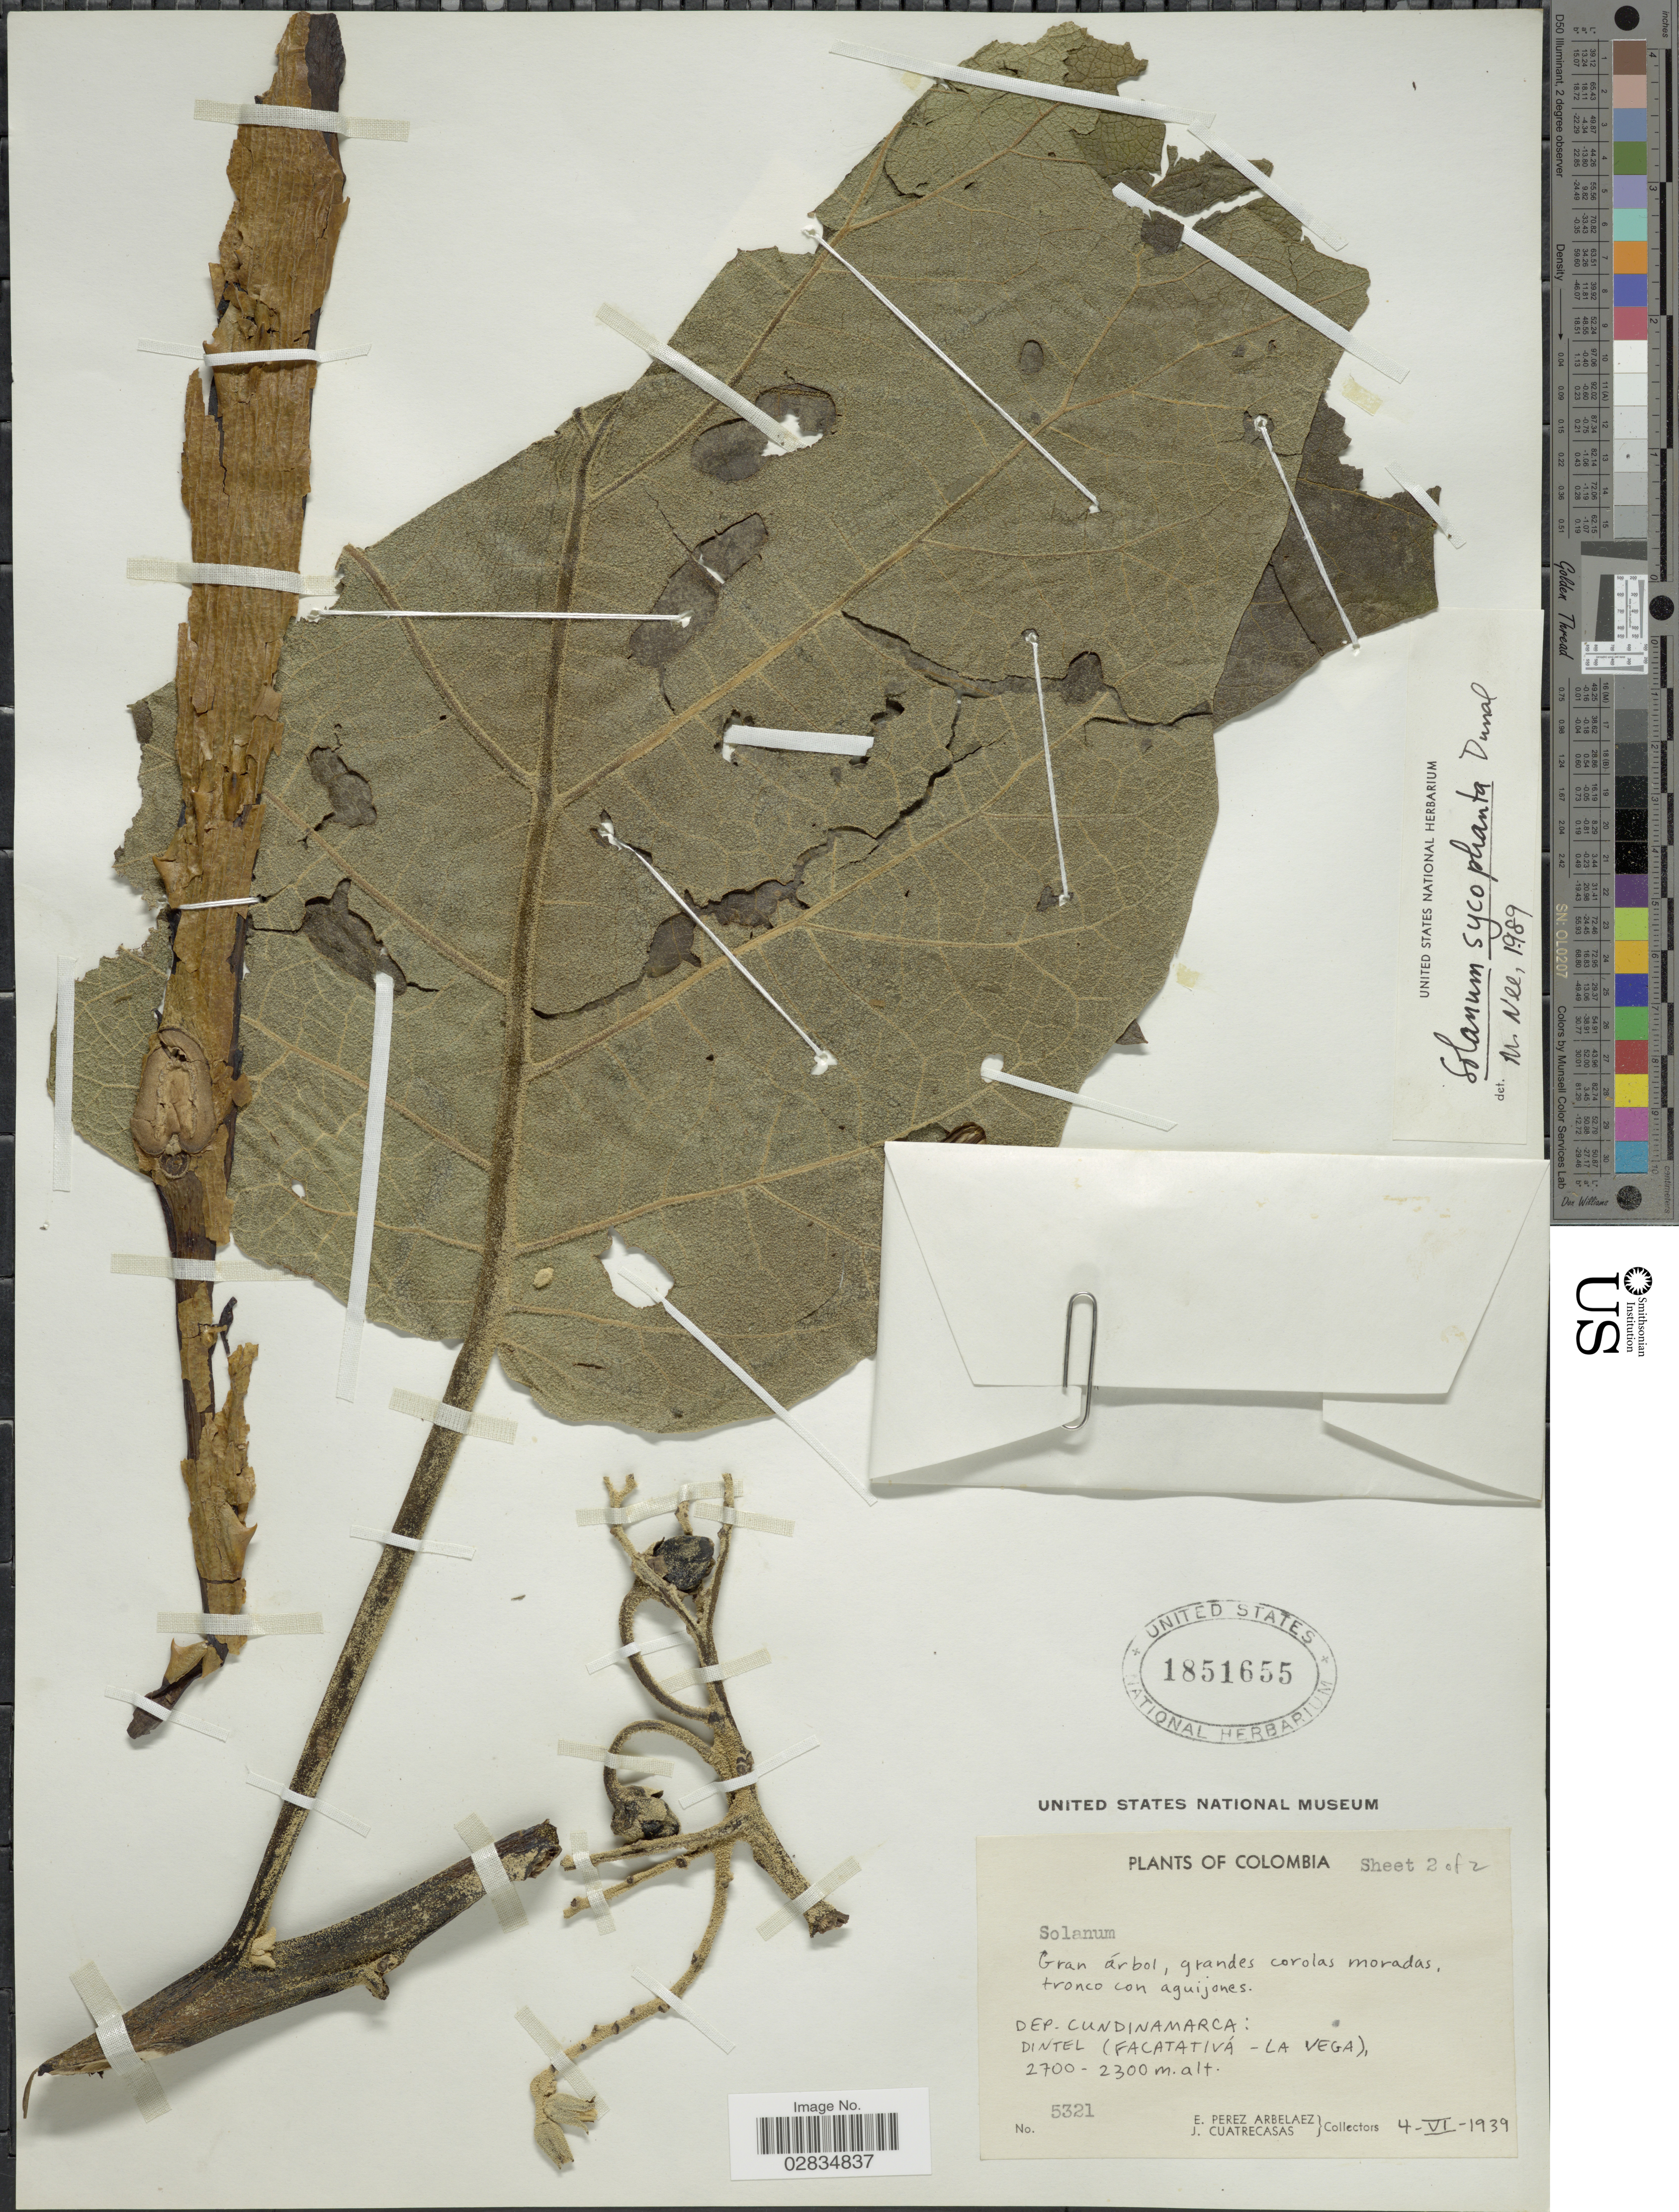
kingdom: Plantae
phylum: Tracheophyta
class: Magnoliopsida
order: Solanales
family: Solanaceae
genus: Solanum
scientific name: Solanum sycophanta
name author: Dunal in DC.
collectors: E. Pérez Arbeláez & J. Cuatrecasas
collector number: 5321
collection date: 1939-06-04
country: Colombia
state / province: Cundinamarca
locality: Dep. Cundinamarca: Dintel (Facatativá-La Vega).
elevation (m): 2300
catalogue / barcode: US 1851655